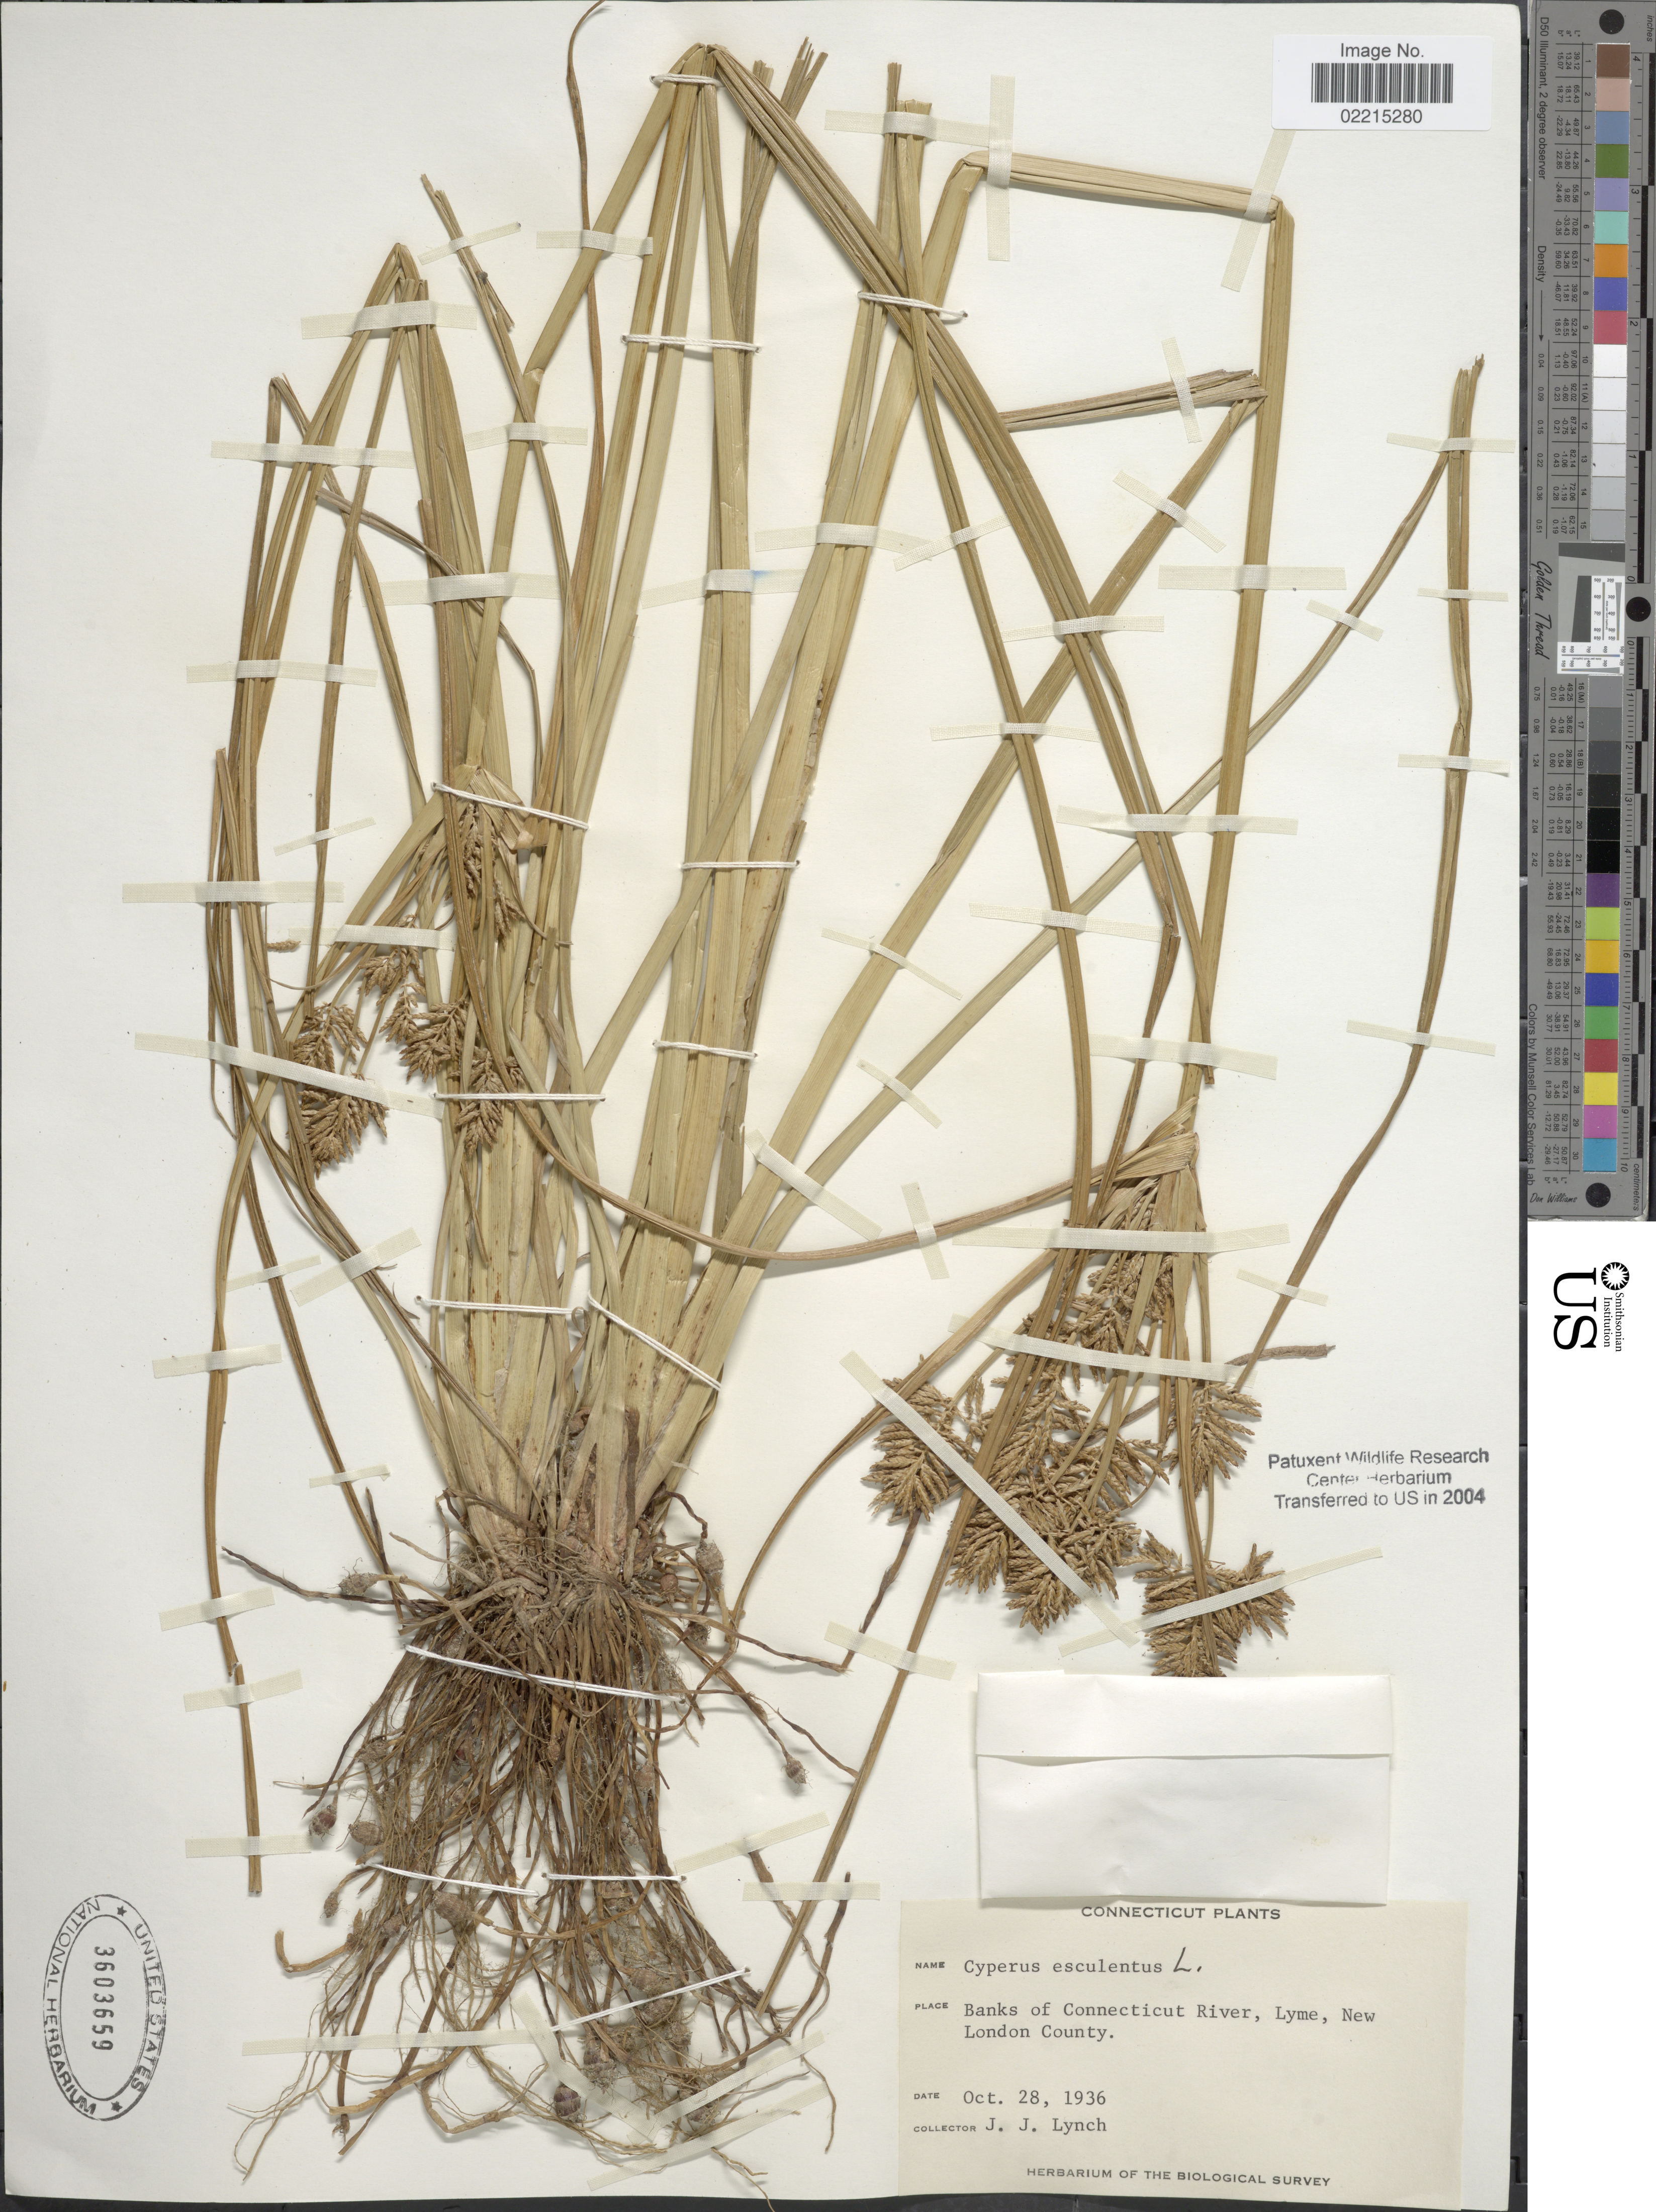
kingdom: Plantae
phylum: Tracheophyta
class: Liliopsida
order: Poales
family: Cyperaceae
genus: Cyperus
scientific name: Cyperus esculentus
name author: L.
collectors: J. Lynch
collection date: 1936-10-28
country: United States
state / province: Connecticut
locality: Banks of Connecticut River, Lyme, New London County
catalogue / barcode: US 3603659